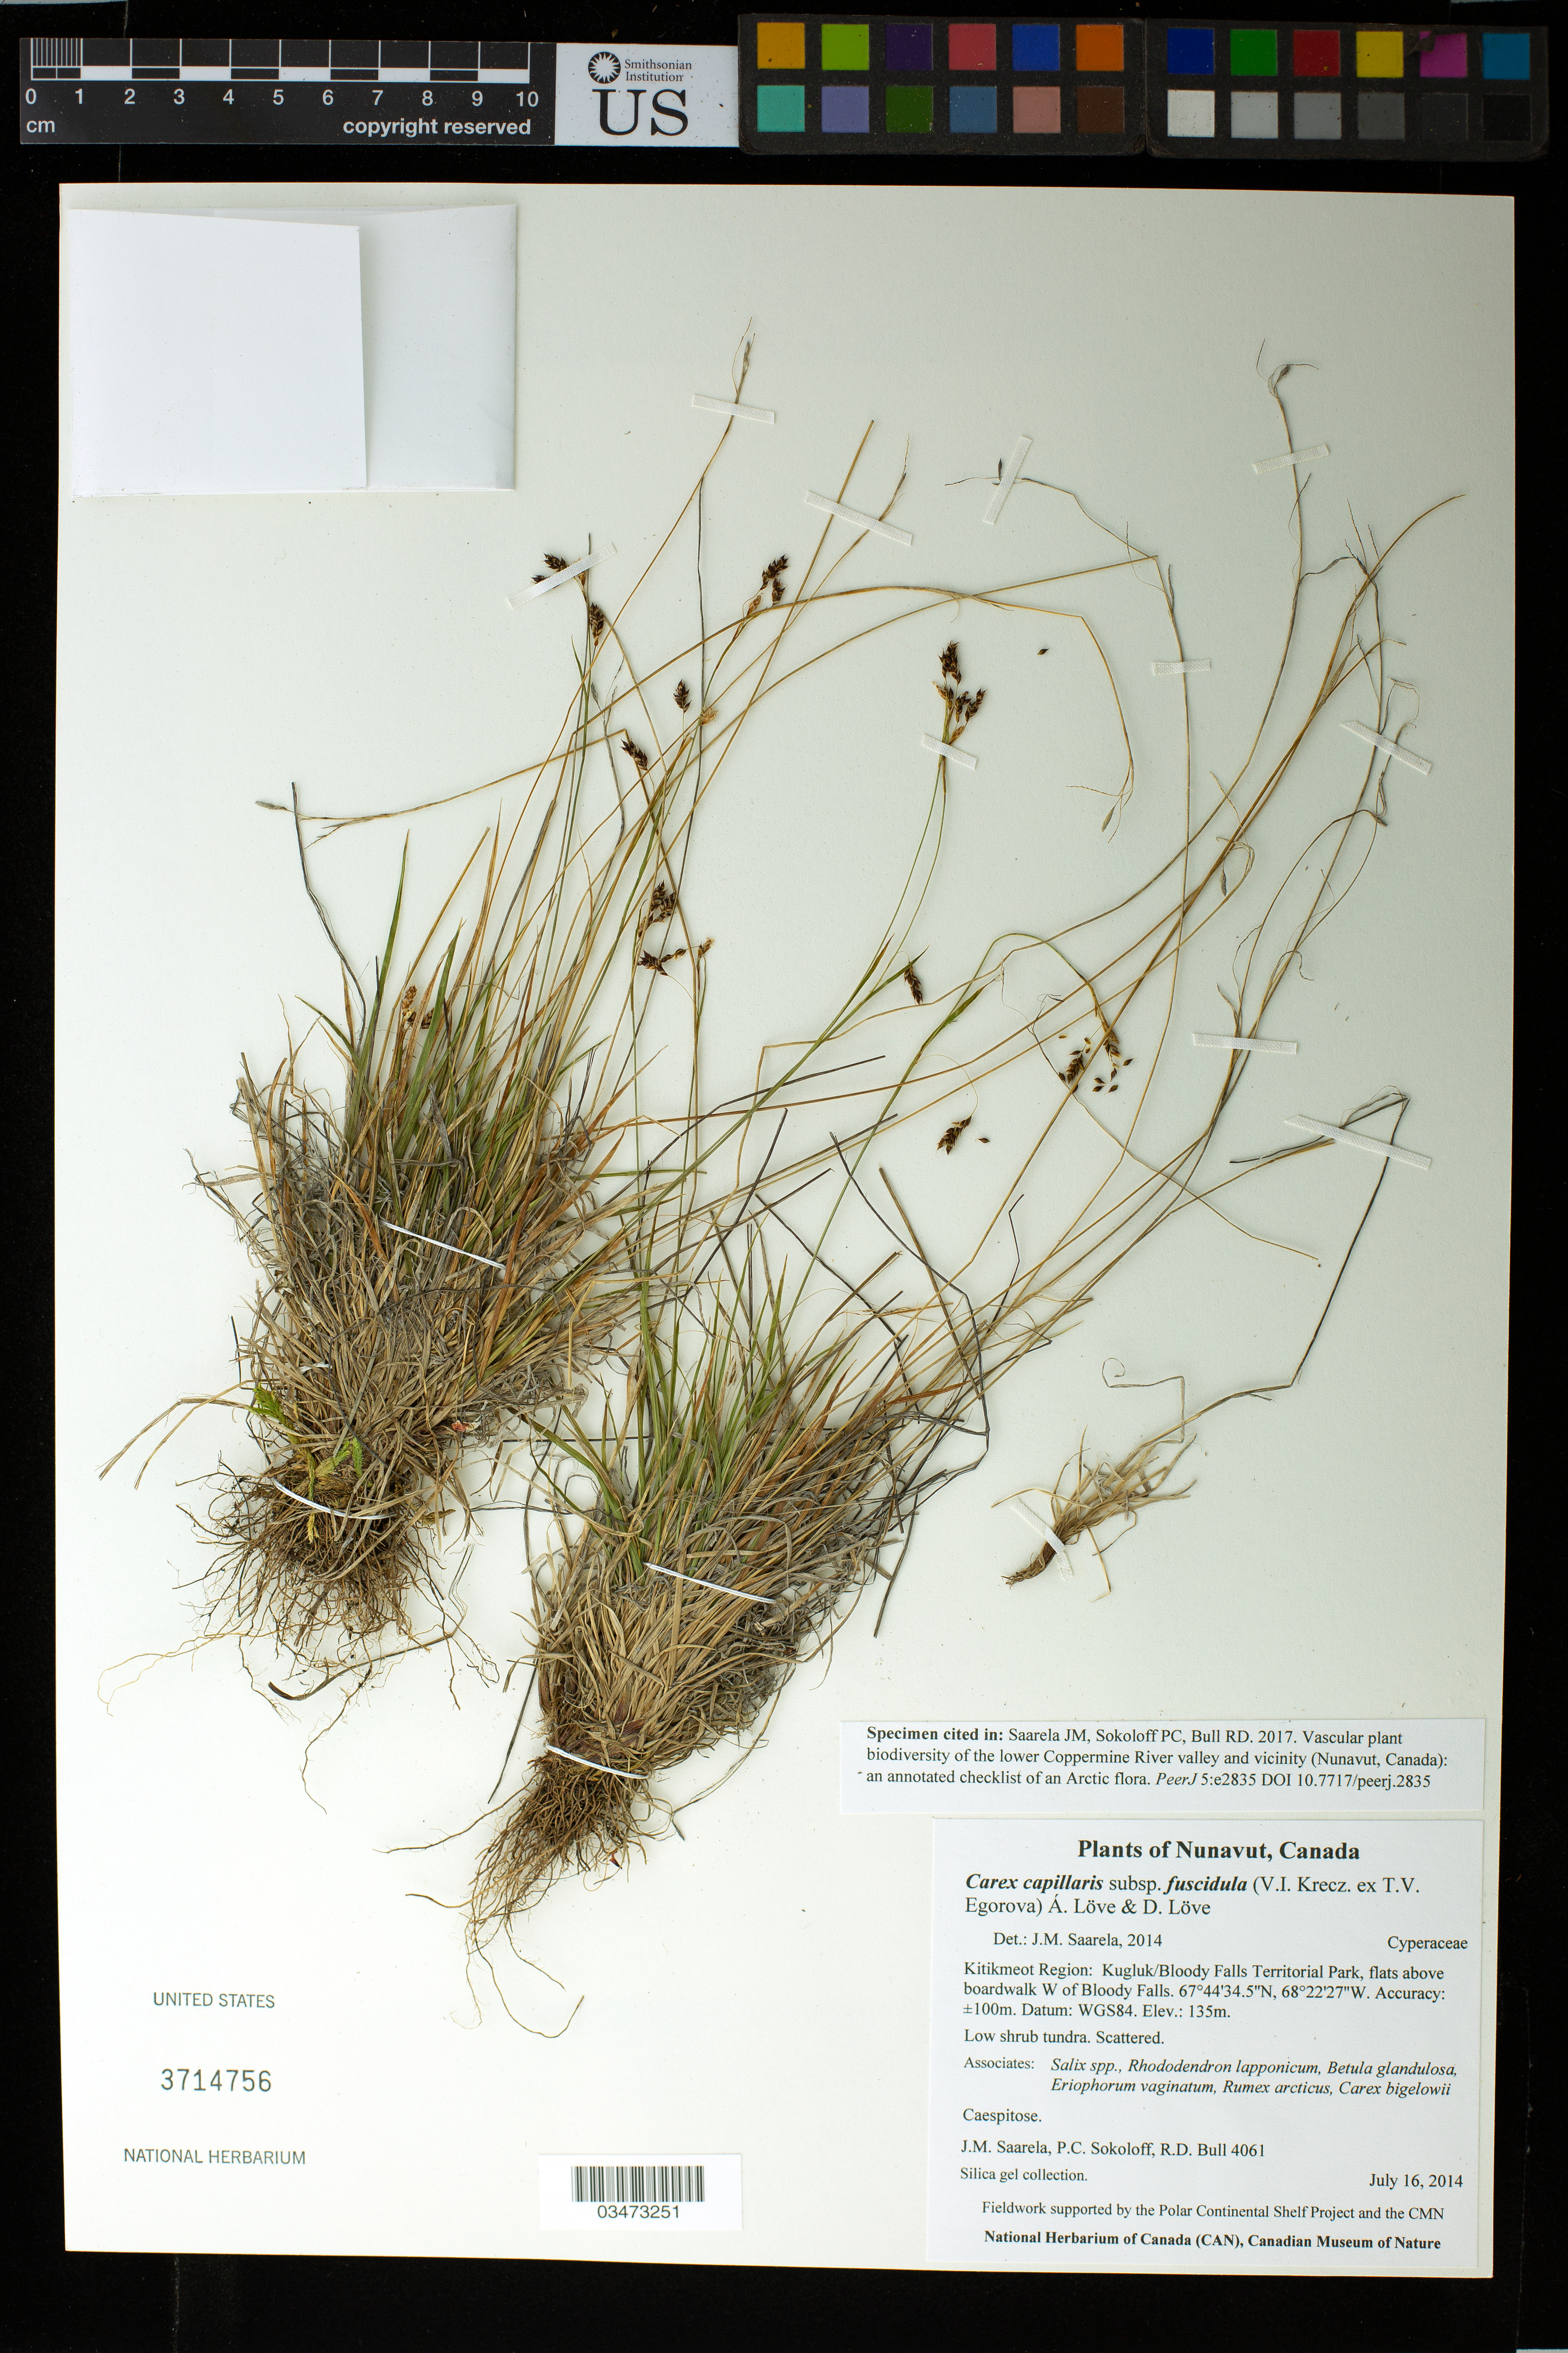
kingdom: Plantae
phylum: Tracheophyta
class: Liliopsida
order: Poales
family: Cyperaceae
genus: Carex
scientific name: Carex capillaris subsp. fuscidula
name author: (V.I. Krecz. ex T.V. Egorova) Á. Löve & D. Löve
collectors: J. Saarela, P. Sokoloff & R. Bull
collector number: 4061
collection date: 2014-07-16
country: Canada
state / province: Nunavut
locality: Kitikmeot Region: Kugluk/Bloody Falls Territorial Park, flats above boardwalk W of Bloody Falls.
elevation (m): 135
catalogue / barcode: US 3714756